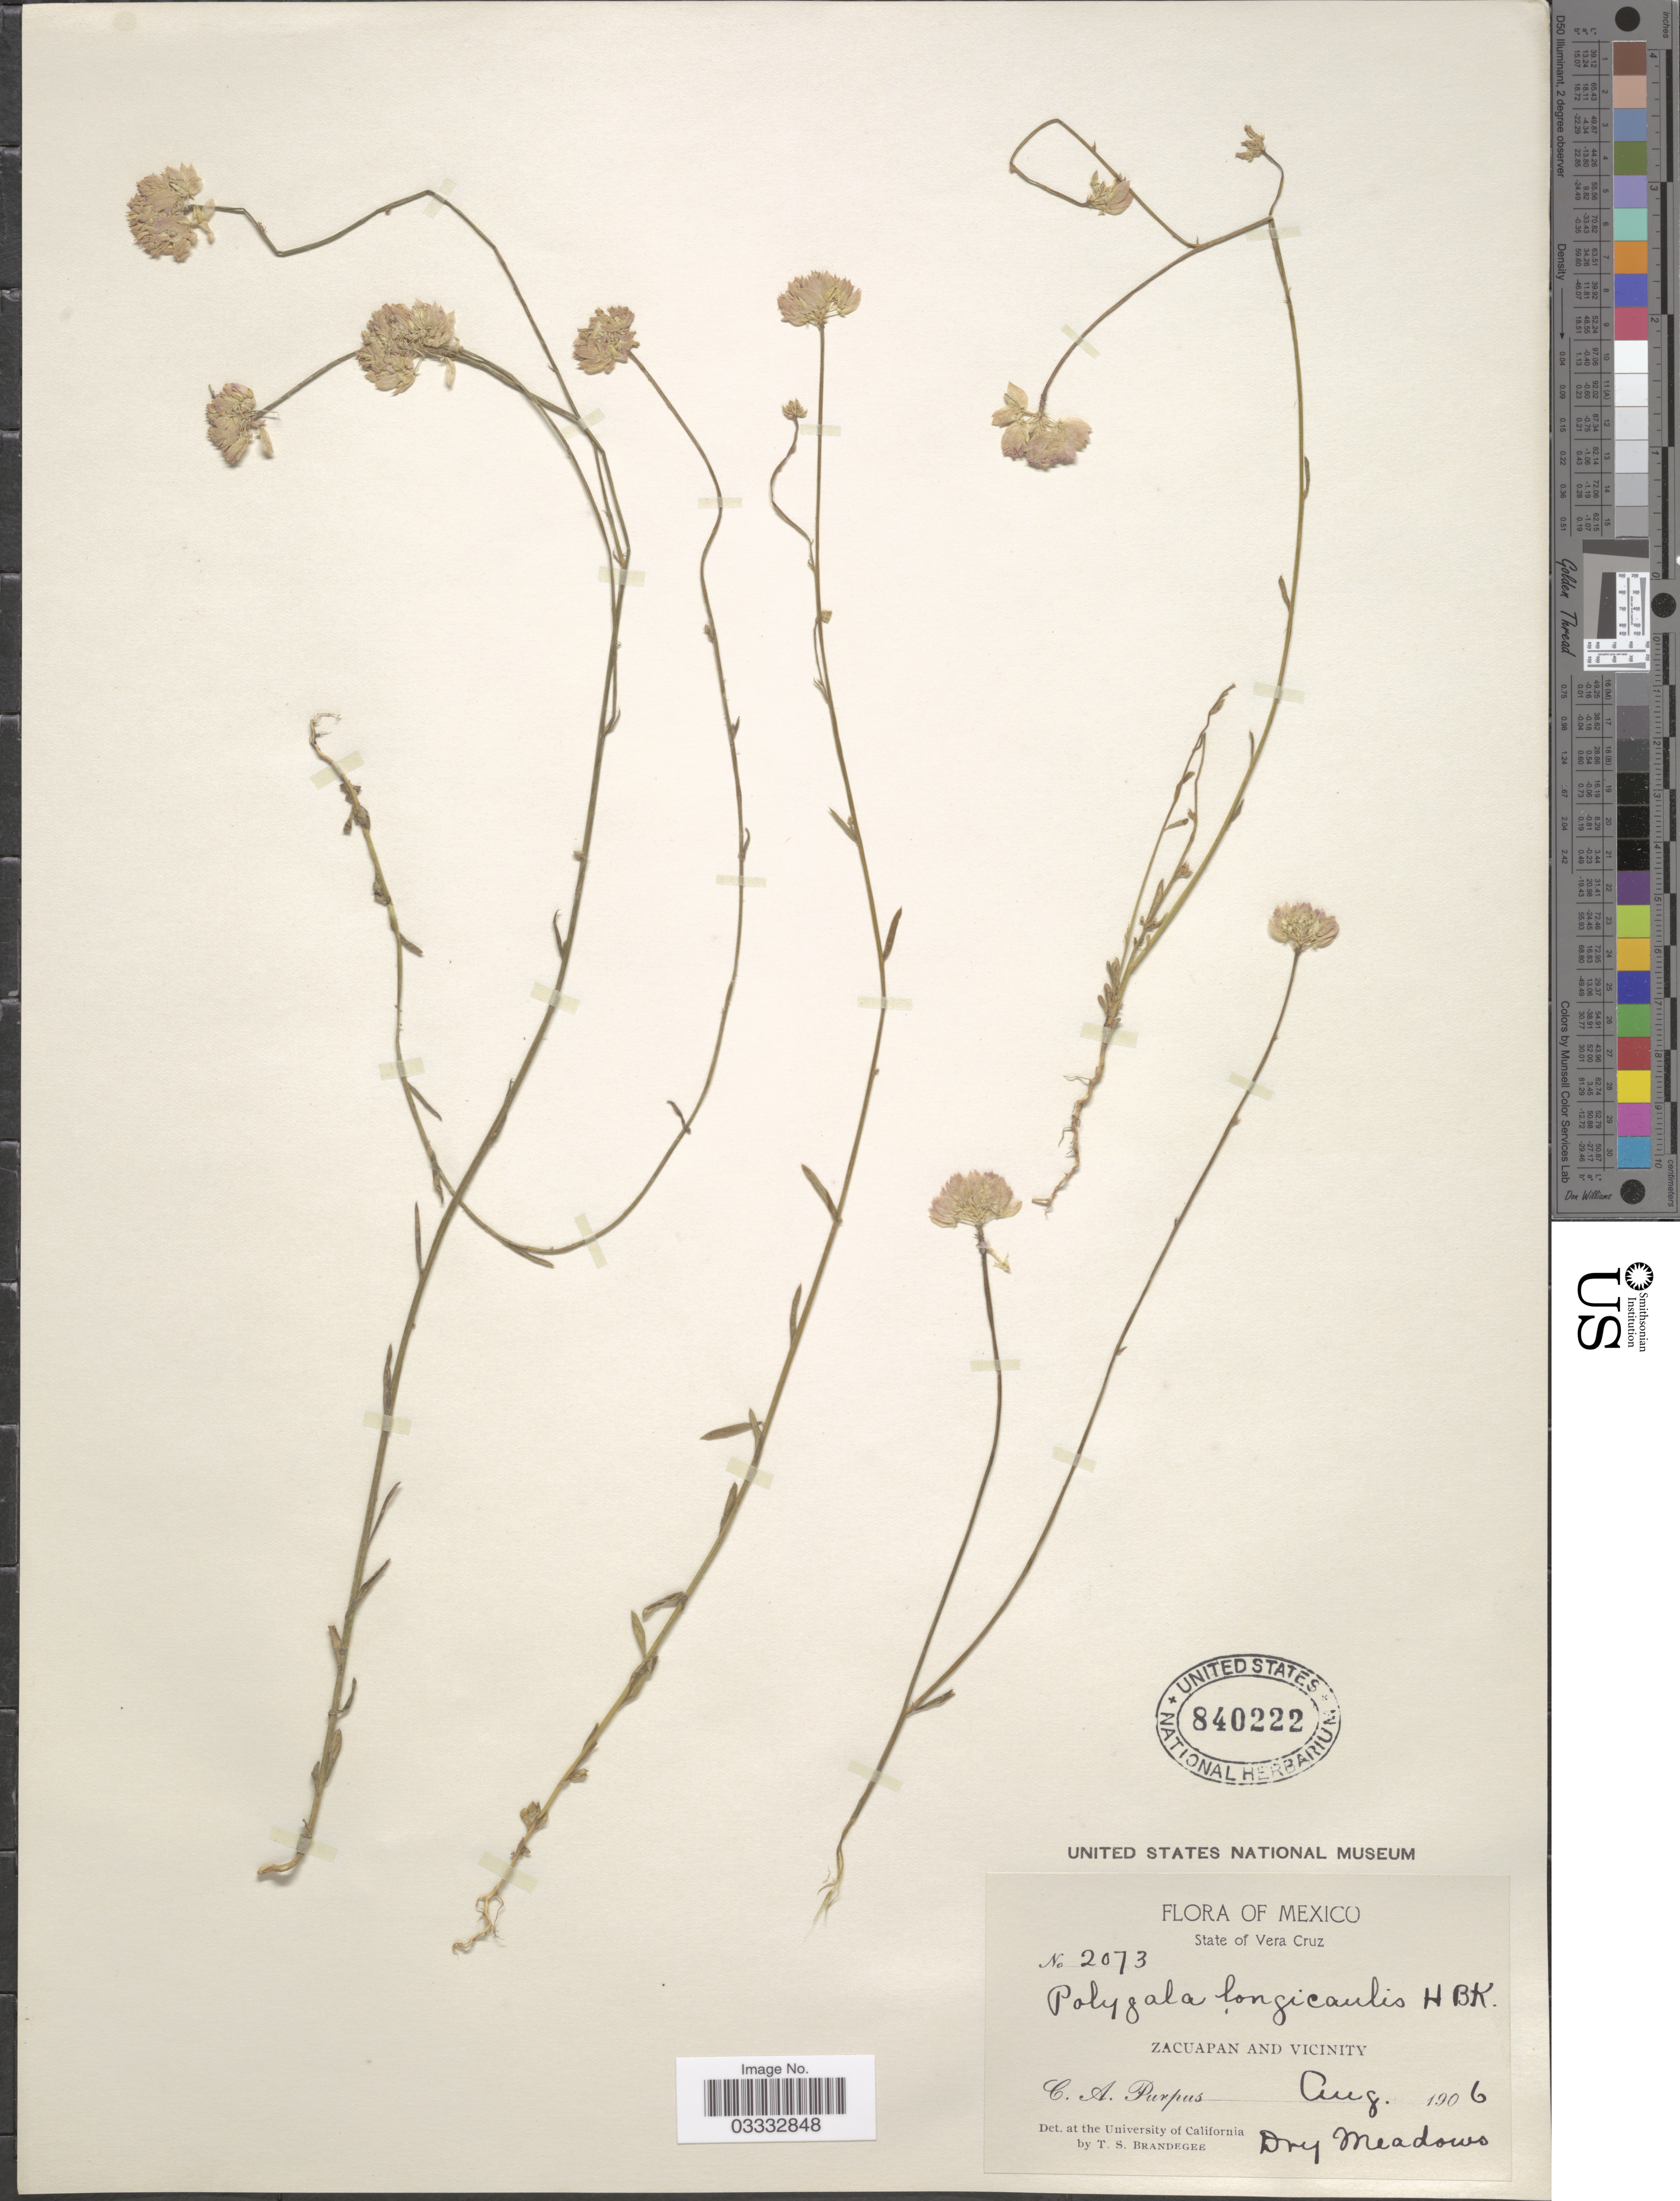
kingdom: Plantae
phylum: Tracheophyta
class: Magnoliopsida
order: Fabales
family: Polygalaceae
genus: Polygala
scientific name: Polygala longicaulis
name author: Kunth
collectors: C. A. Purpus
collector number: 2073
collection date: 1906-08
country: Mexico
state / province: Veracruz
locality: State of Vera Cruz. Zacuapan and vicinity.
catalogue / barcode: US 840222